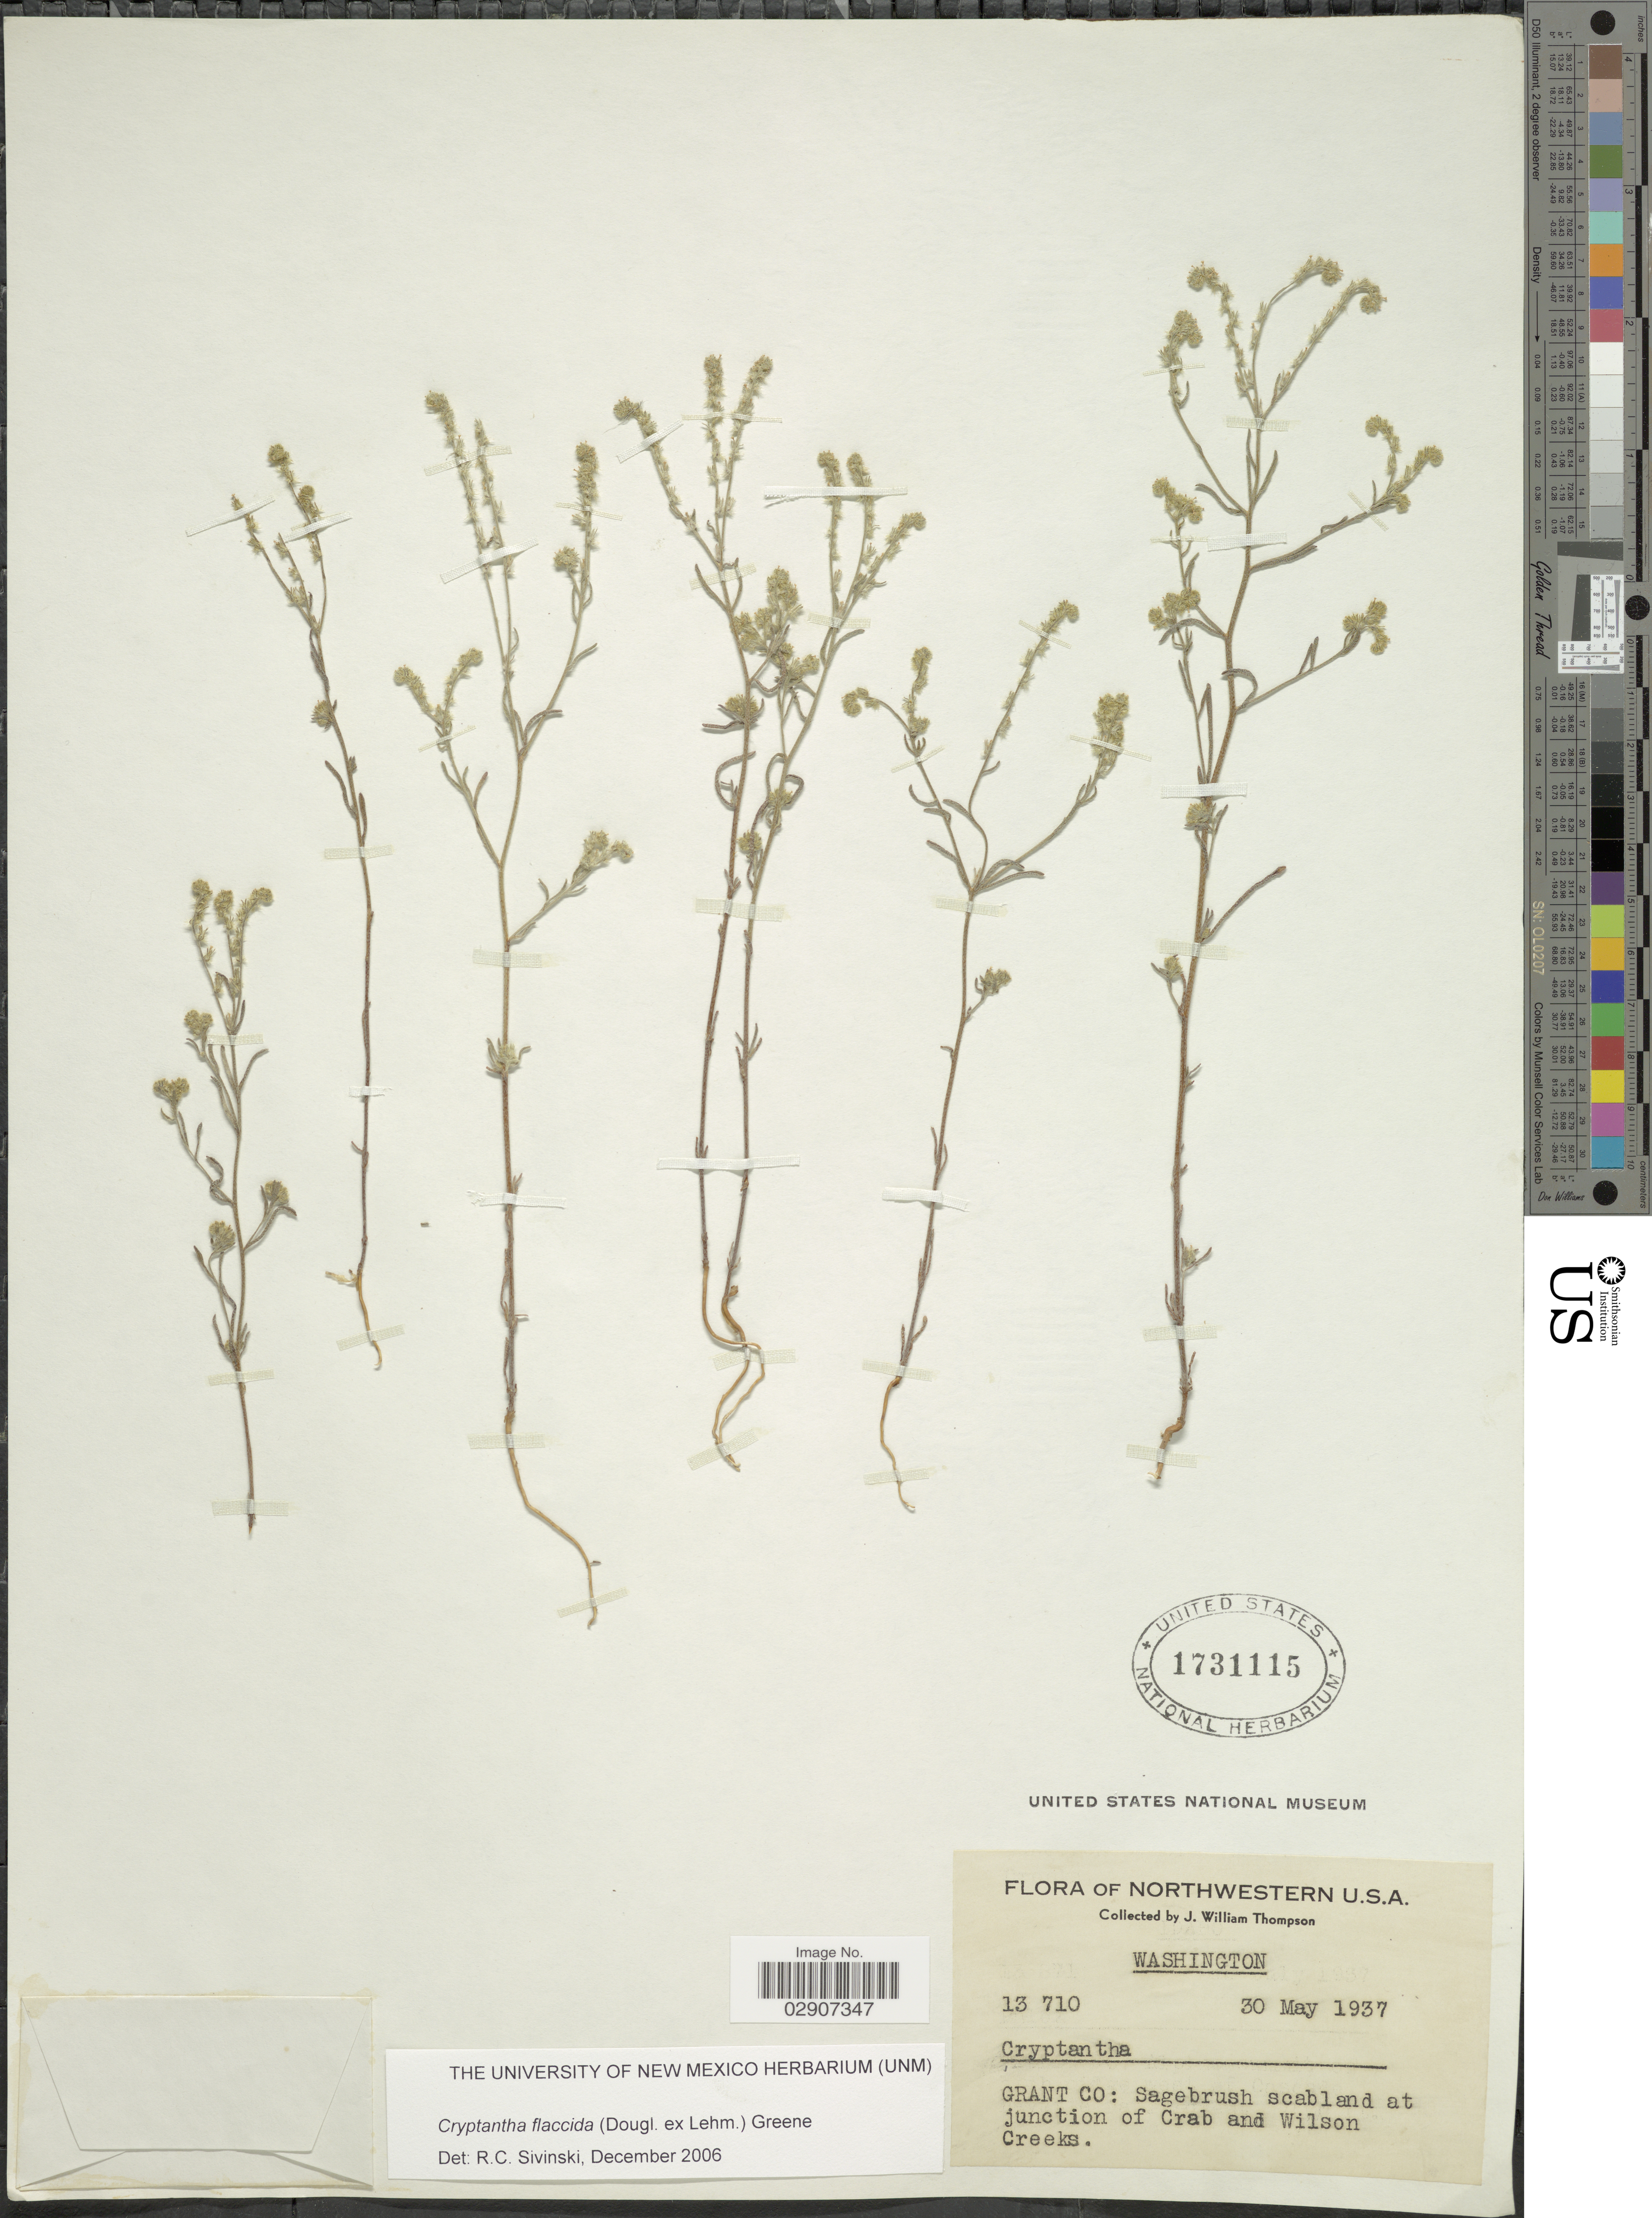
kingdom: Plantae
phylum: Tracheophyta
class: Magnoliopsida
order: Boraginales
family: Boraginaceae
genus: Cryptantha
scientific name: Cryptantha flaccida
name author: (Douglas ex Lehm.) Greene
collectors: J. W. Thompson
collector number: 13710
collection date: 1937-05-30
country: United States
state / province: Washington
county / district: Grant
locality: Northwestern U.S.A., Grant Co.: Sagebrush scabland at junction of Crab and Wilson Creeks.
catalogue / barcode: US 1731115